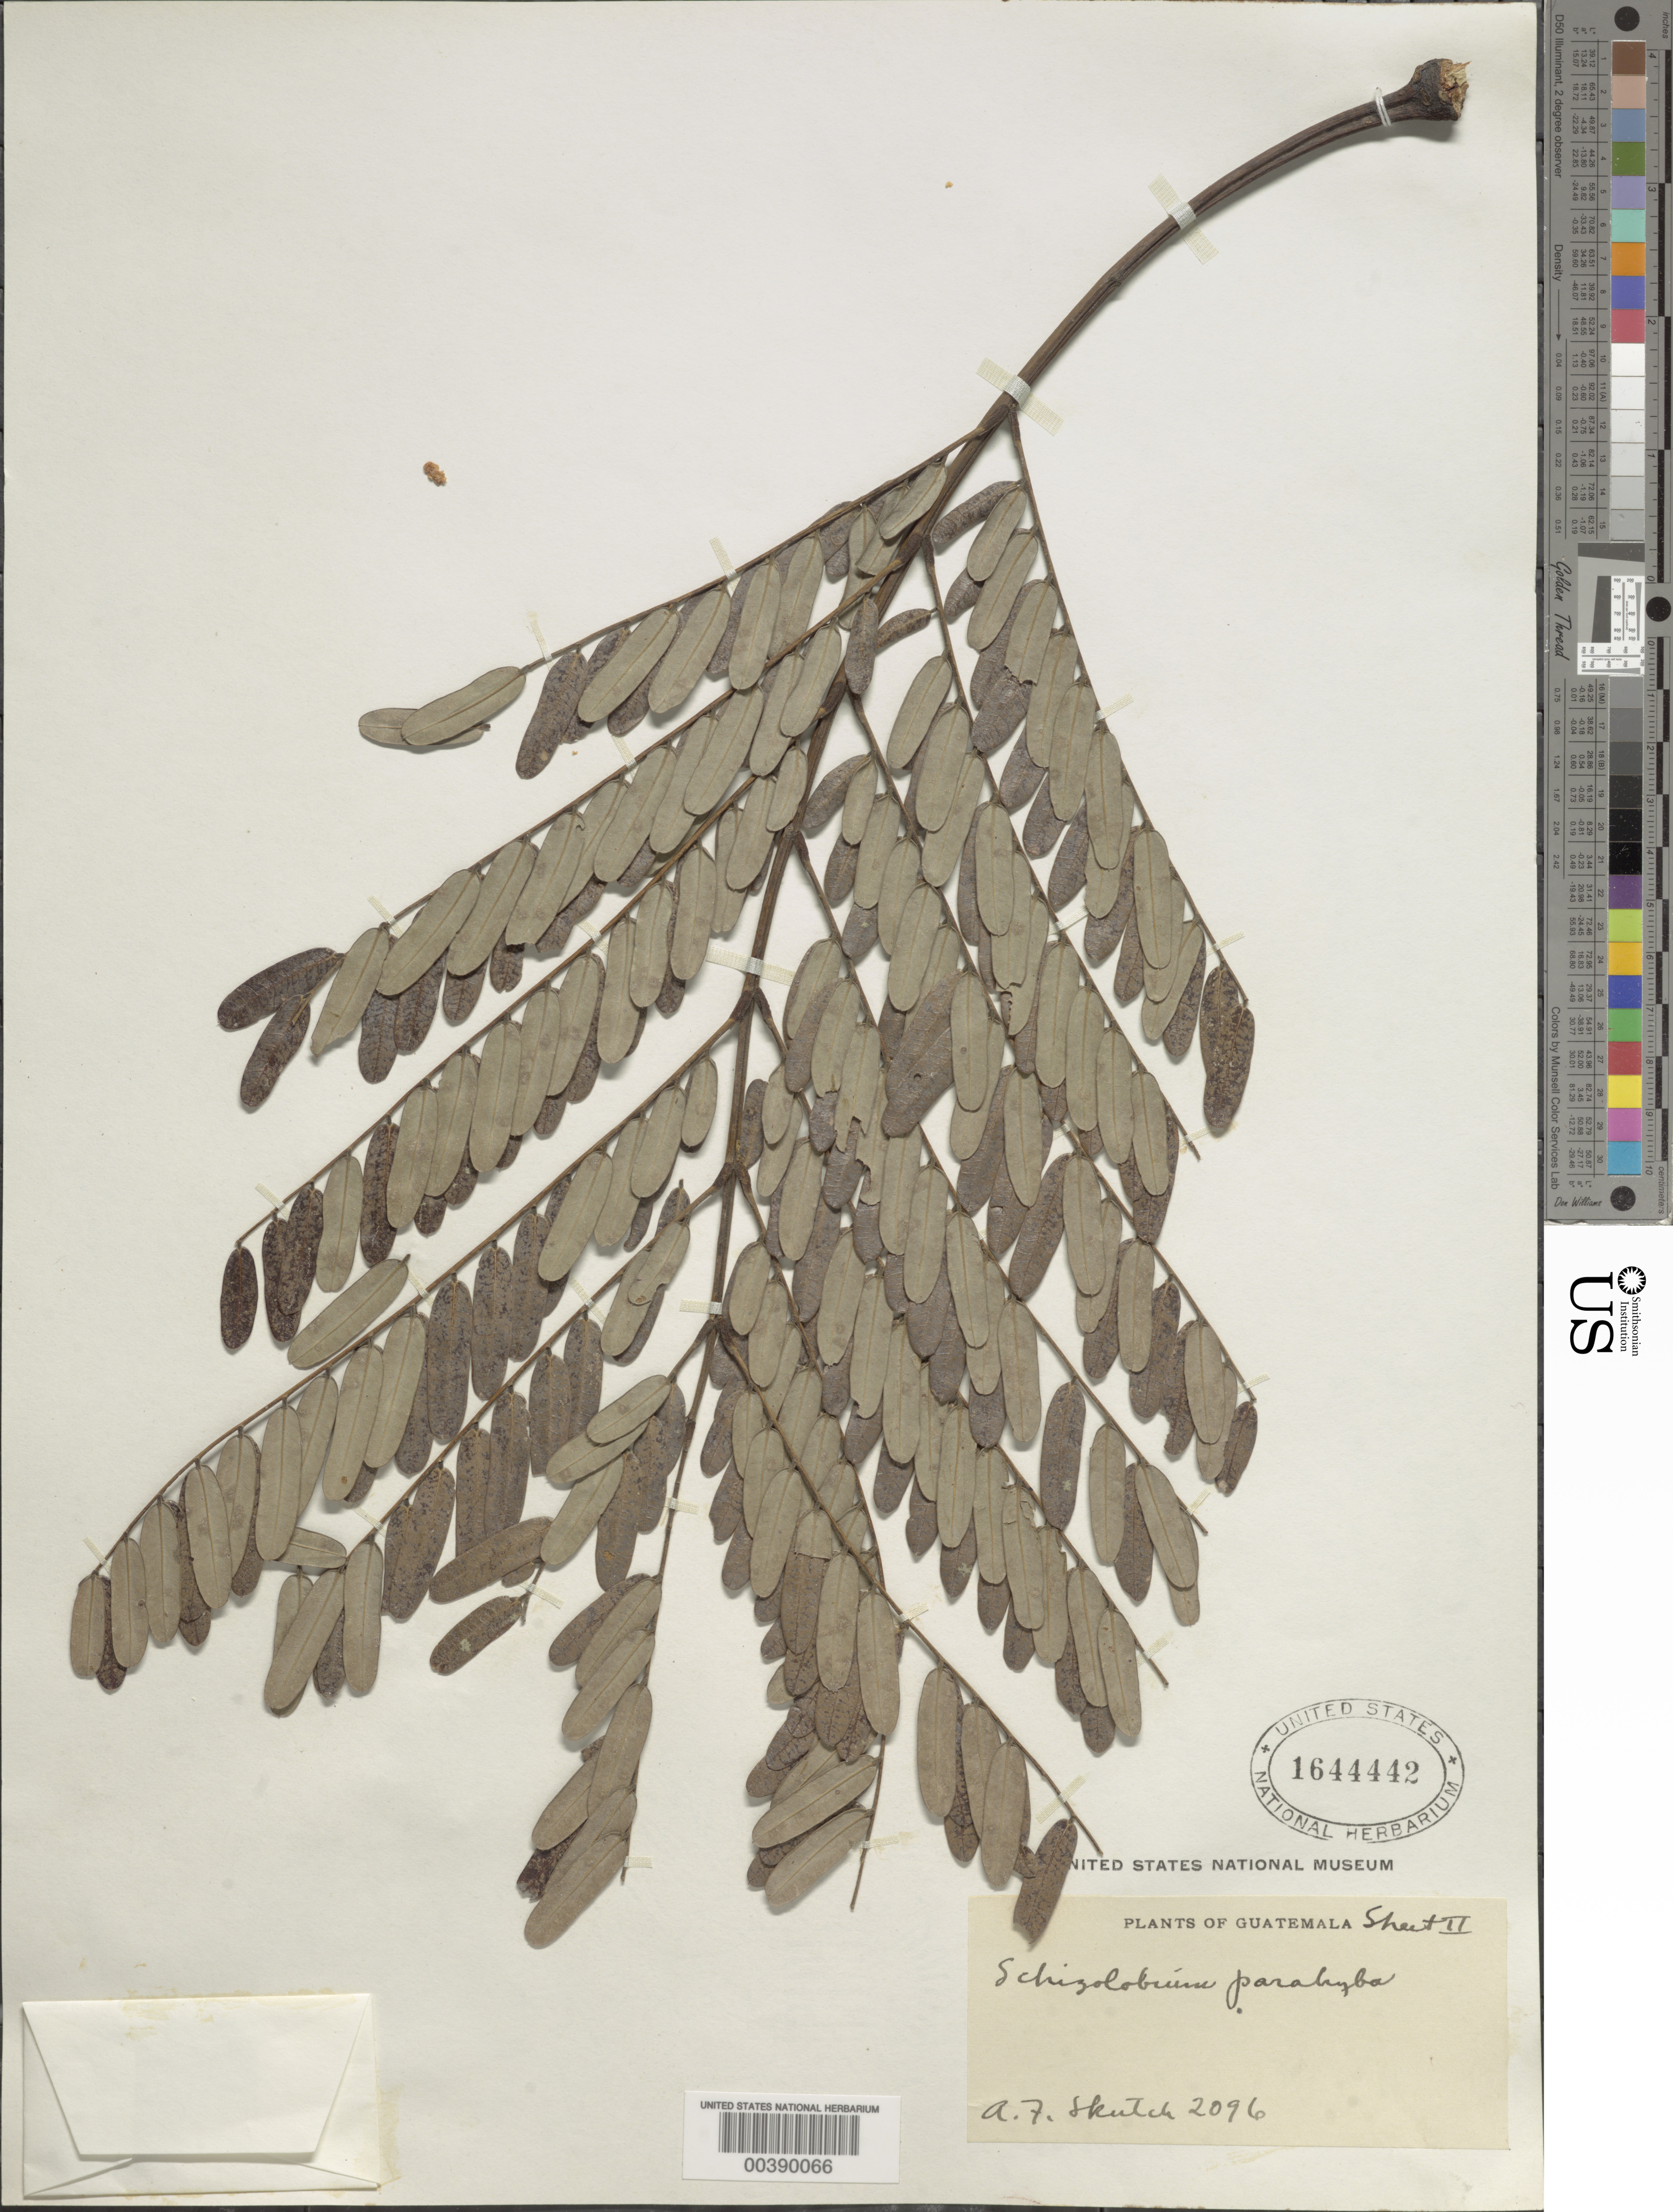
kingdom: Plantae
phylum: Tracheophyta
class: Magnoliopsida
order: Fabales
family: Fabaceae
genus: Schizolobium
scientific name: Schizolobium parahyba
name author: (Vell.) S.F. Blake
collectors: A. F. Skutch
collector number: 2096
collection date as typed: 09 Jan 1935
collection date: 1935-01-09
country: Guatemala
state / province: Suchitepéquez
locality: Finca Moca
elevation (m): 853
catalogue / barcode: US 1644442